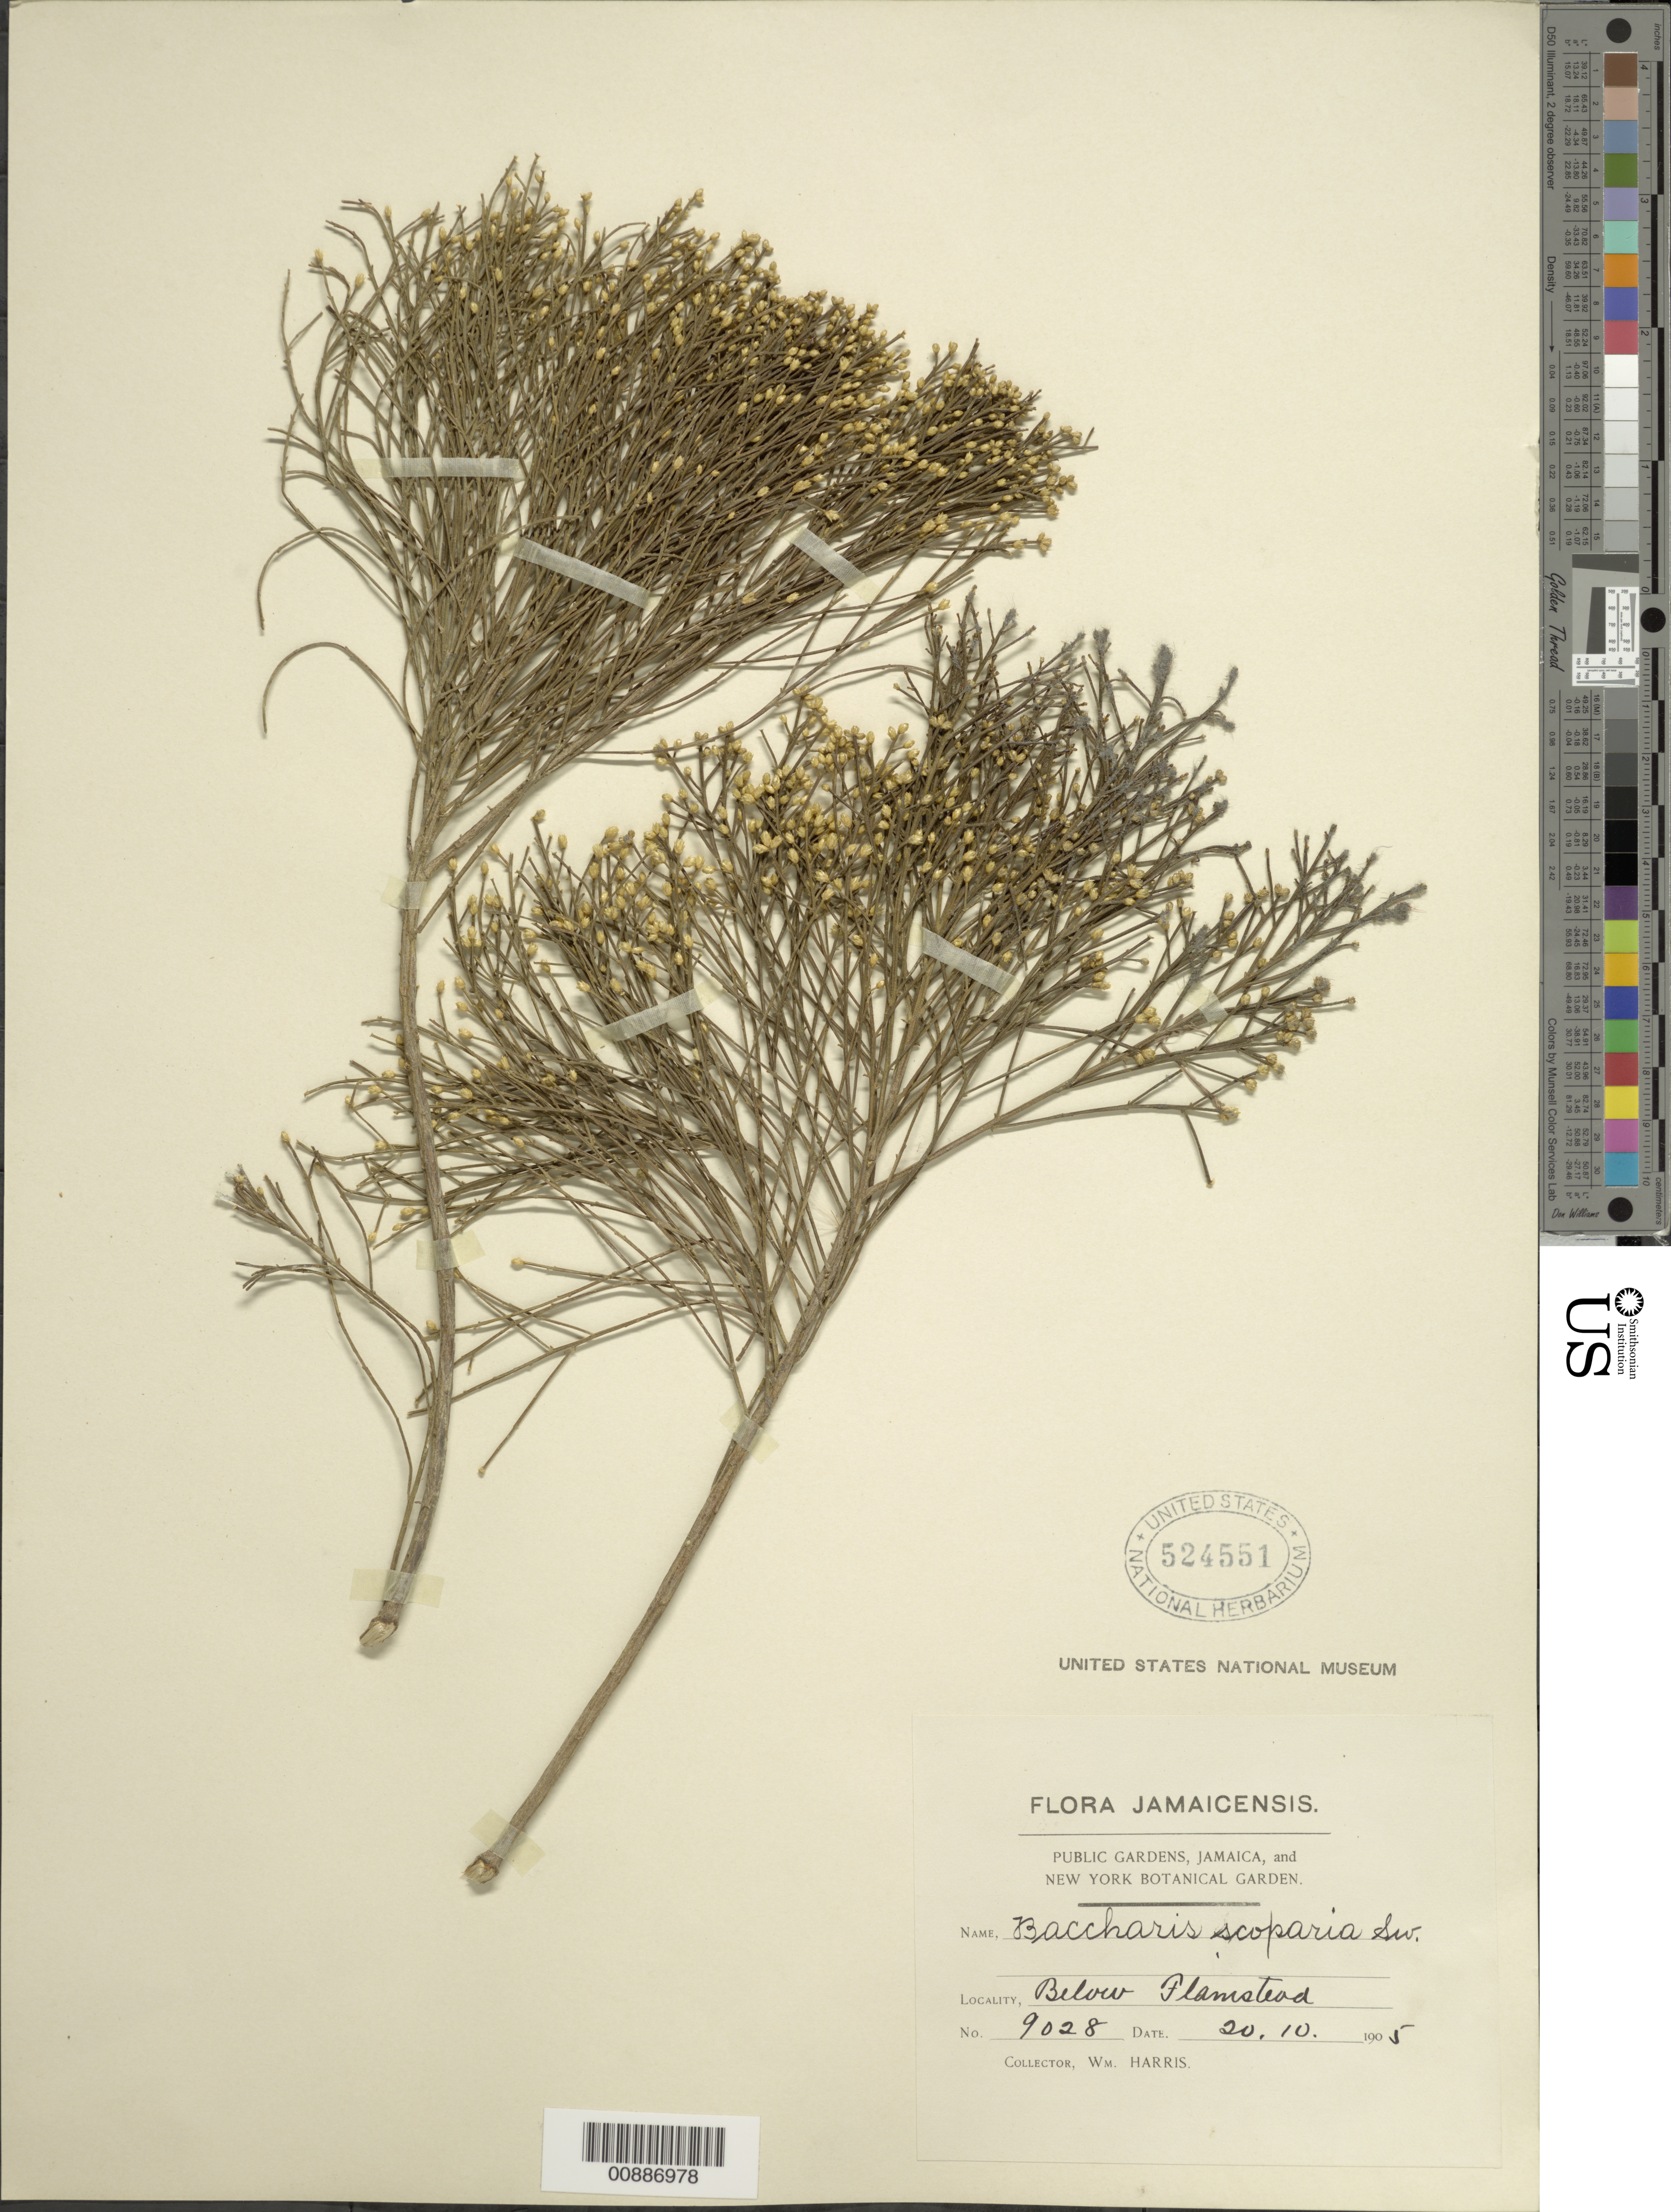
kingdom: Plantae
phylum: Tracheophyta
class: Magnoliopsida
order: Asterales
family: Asteraceae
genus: Baccharis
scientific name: Baccharis scoparia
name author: (L.) Sw.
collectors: W. H. Harris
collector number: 9028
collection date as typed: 20 Oct 1905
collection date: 1905-10-20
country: Jamaica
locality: Below Flamstead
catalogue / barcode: US 524551